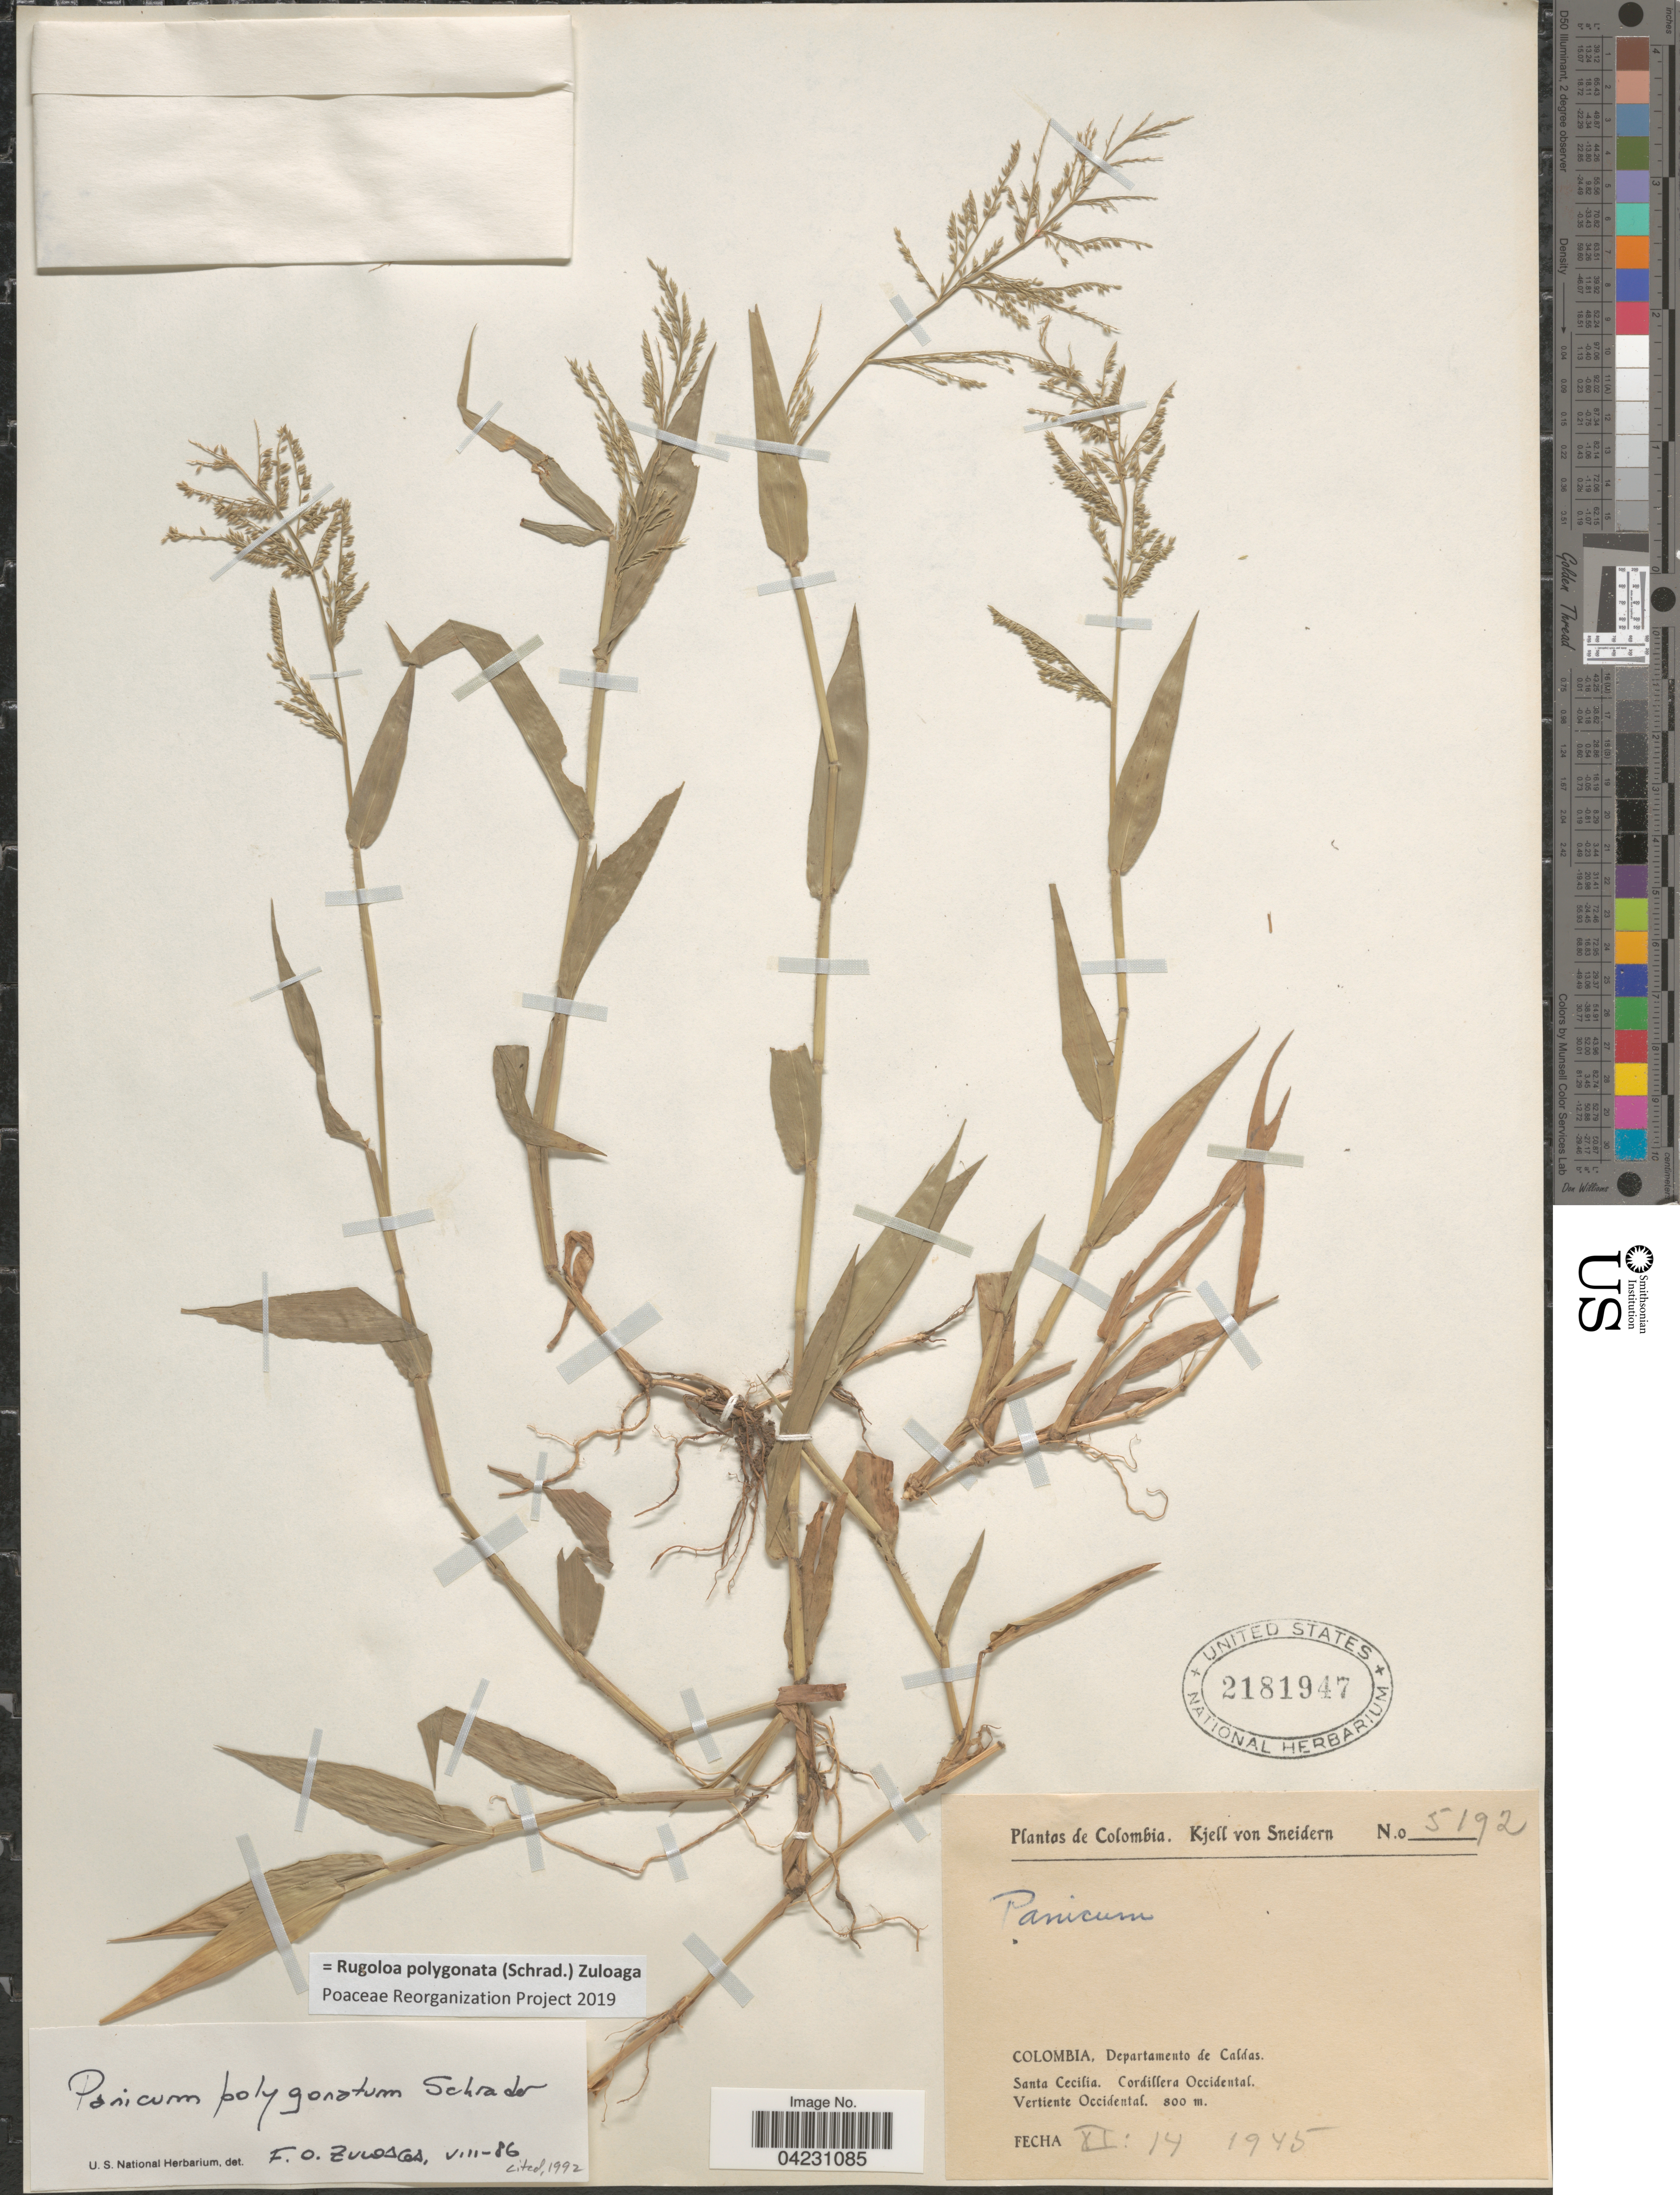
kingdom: Plantae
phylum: Tracheophyta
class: Liliopsida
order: Poales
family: Poaceae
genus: Rugoloa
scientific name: Rugoloa polygonata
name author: (Schrad.) Zuloaga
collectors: K. von Sneidern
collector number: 5192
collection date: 1945-11-14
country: Colombia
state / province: Caldas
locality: Departamento de Caldas. Santa Cecilia. Cordillera Occidental. Vertiente Occidental.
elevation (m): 800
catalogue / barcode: US 2181947